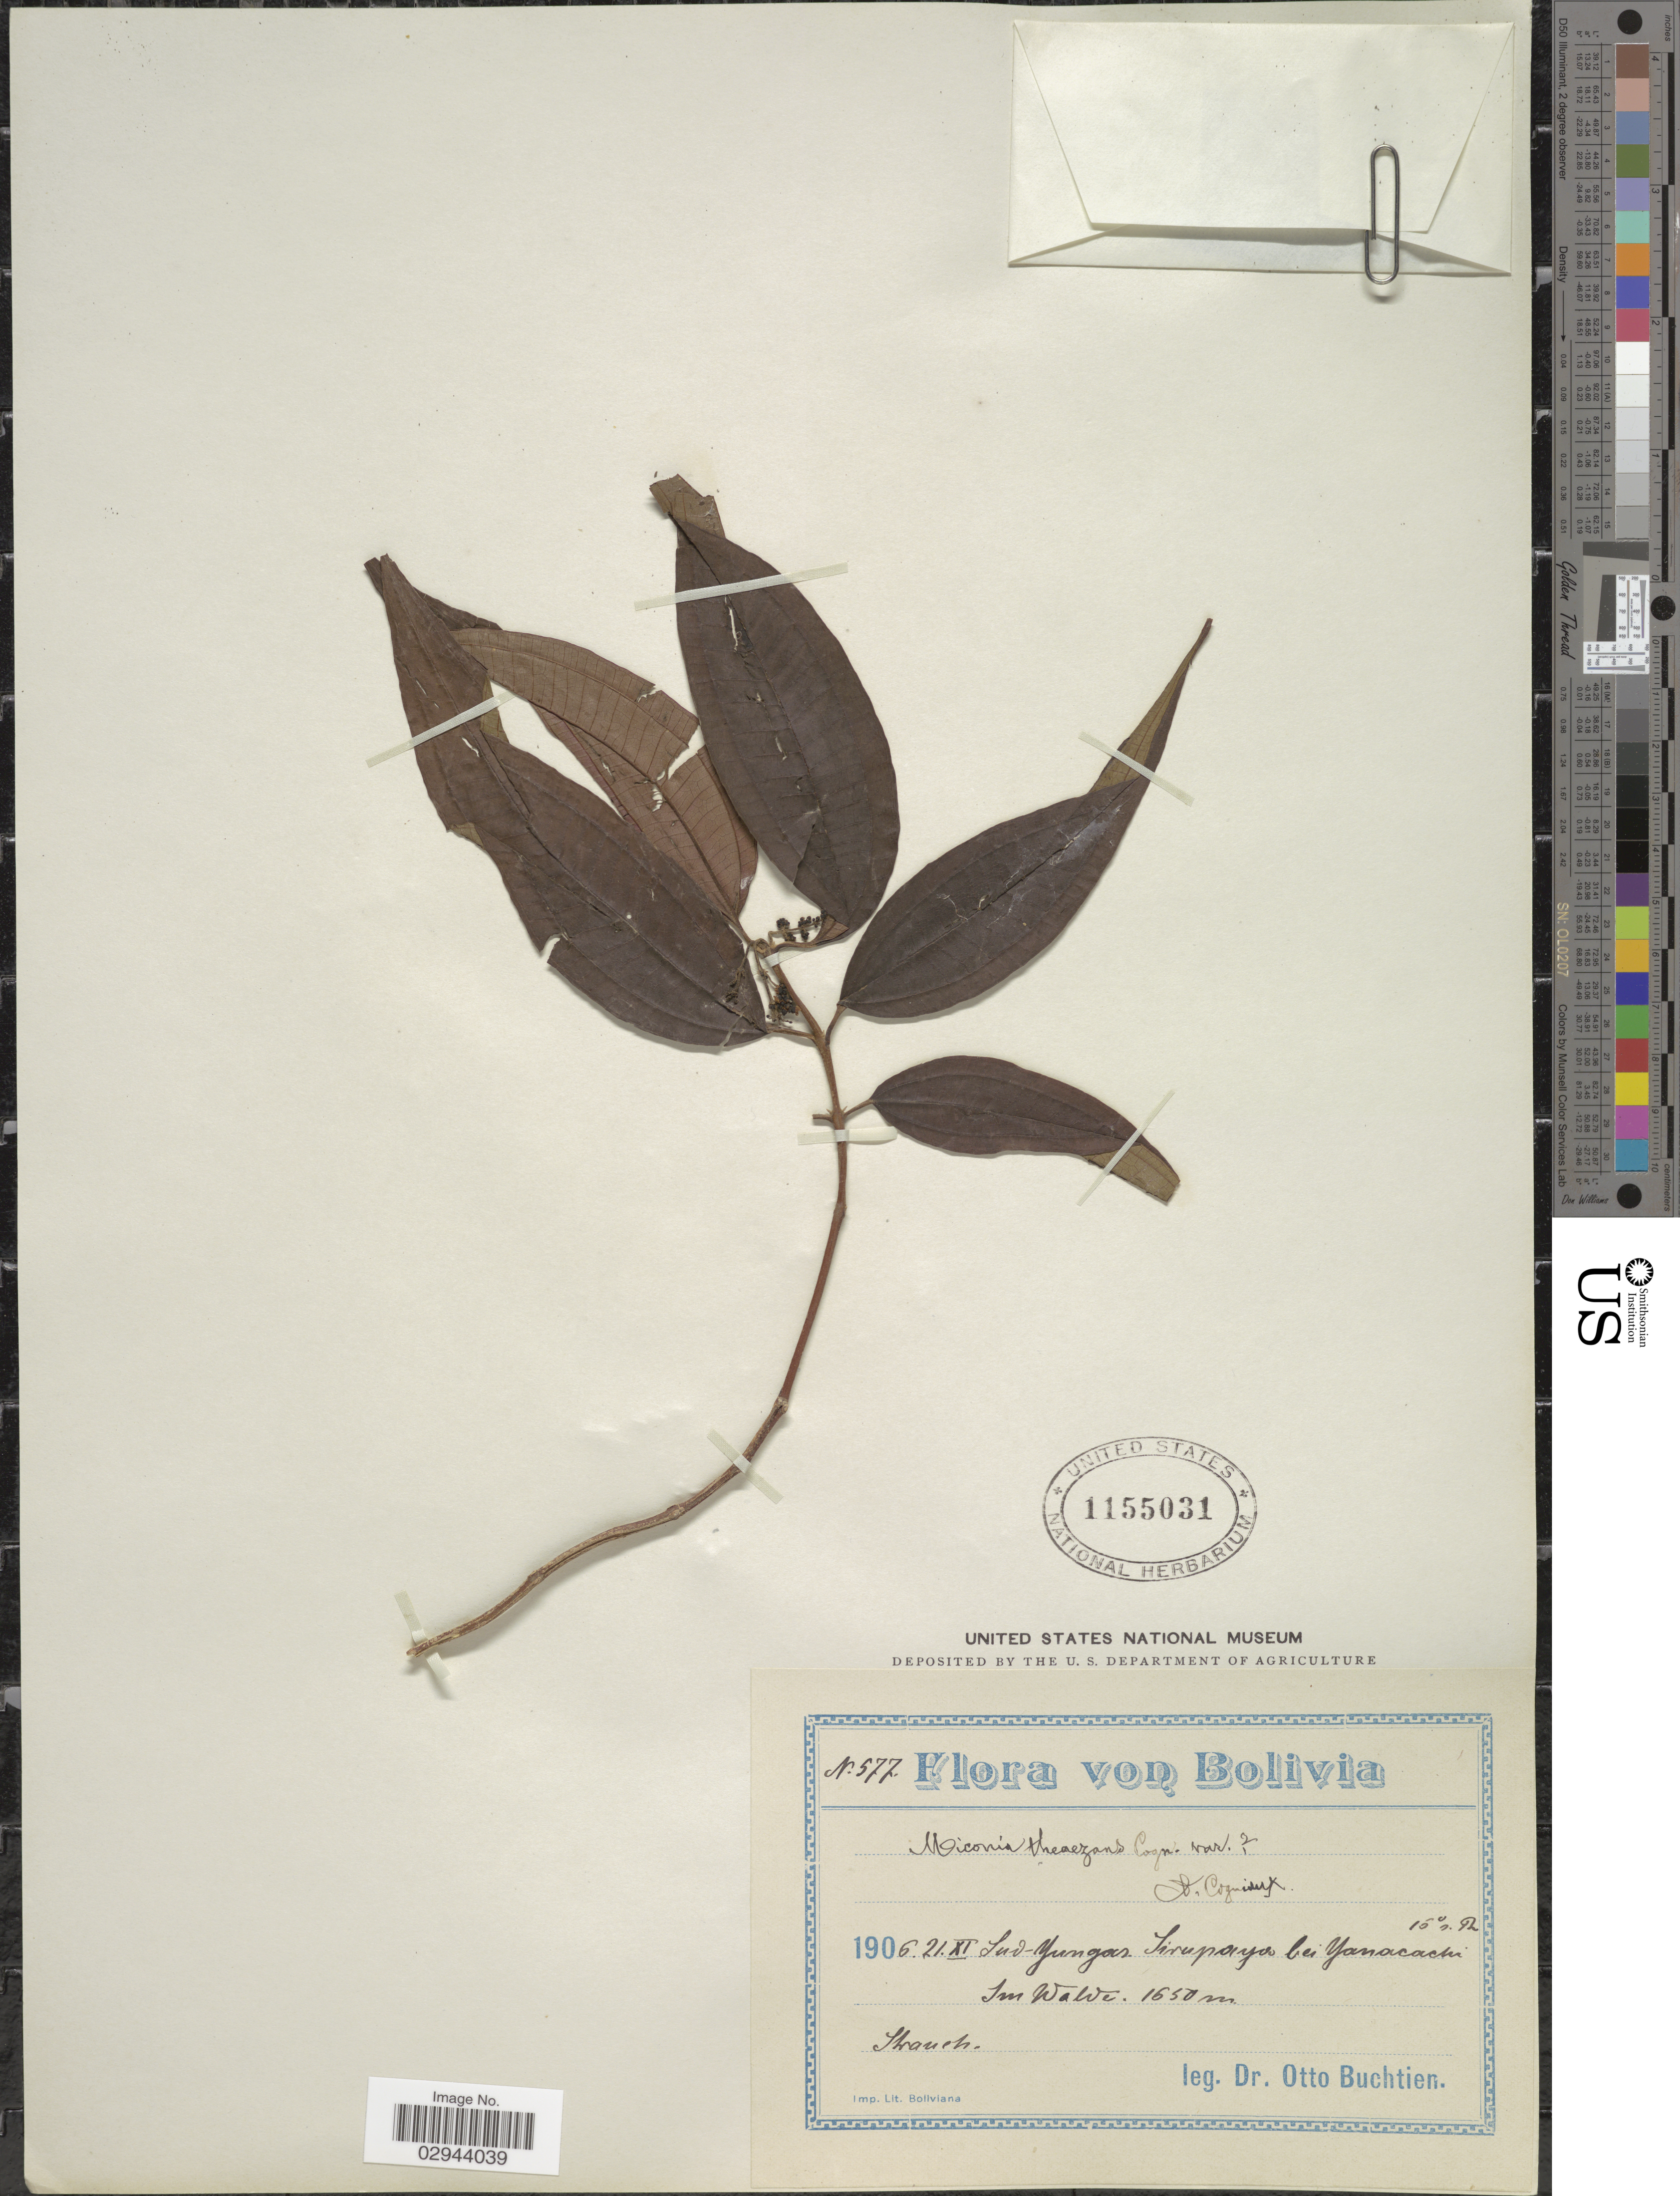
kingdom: Plantae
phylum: Tracheophyta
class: Magnoliopsida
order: Myrtales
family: Melastomataceae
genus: Miconia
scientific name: Miconia theizans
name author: (Bonpl.) Cogn.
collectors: O. Buchtien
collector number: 577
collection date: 1906-11-21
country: Bolivia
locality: Sud-Yungas, Sirupaya bei Yanacachi, Im Wawe.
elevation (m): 1650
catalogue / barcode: US 1155031